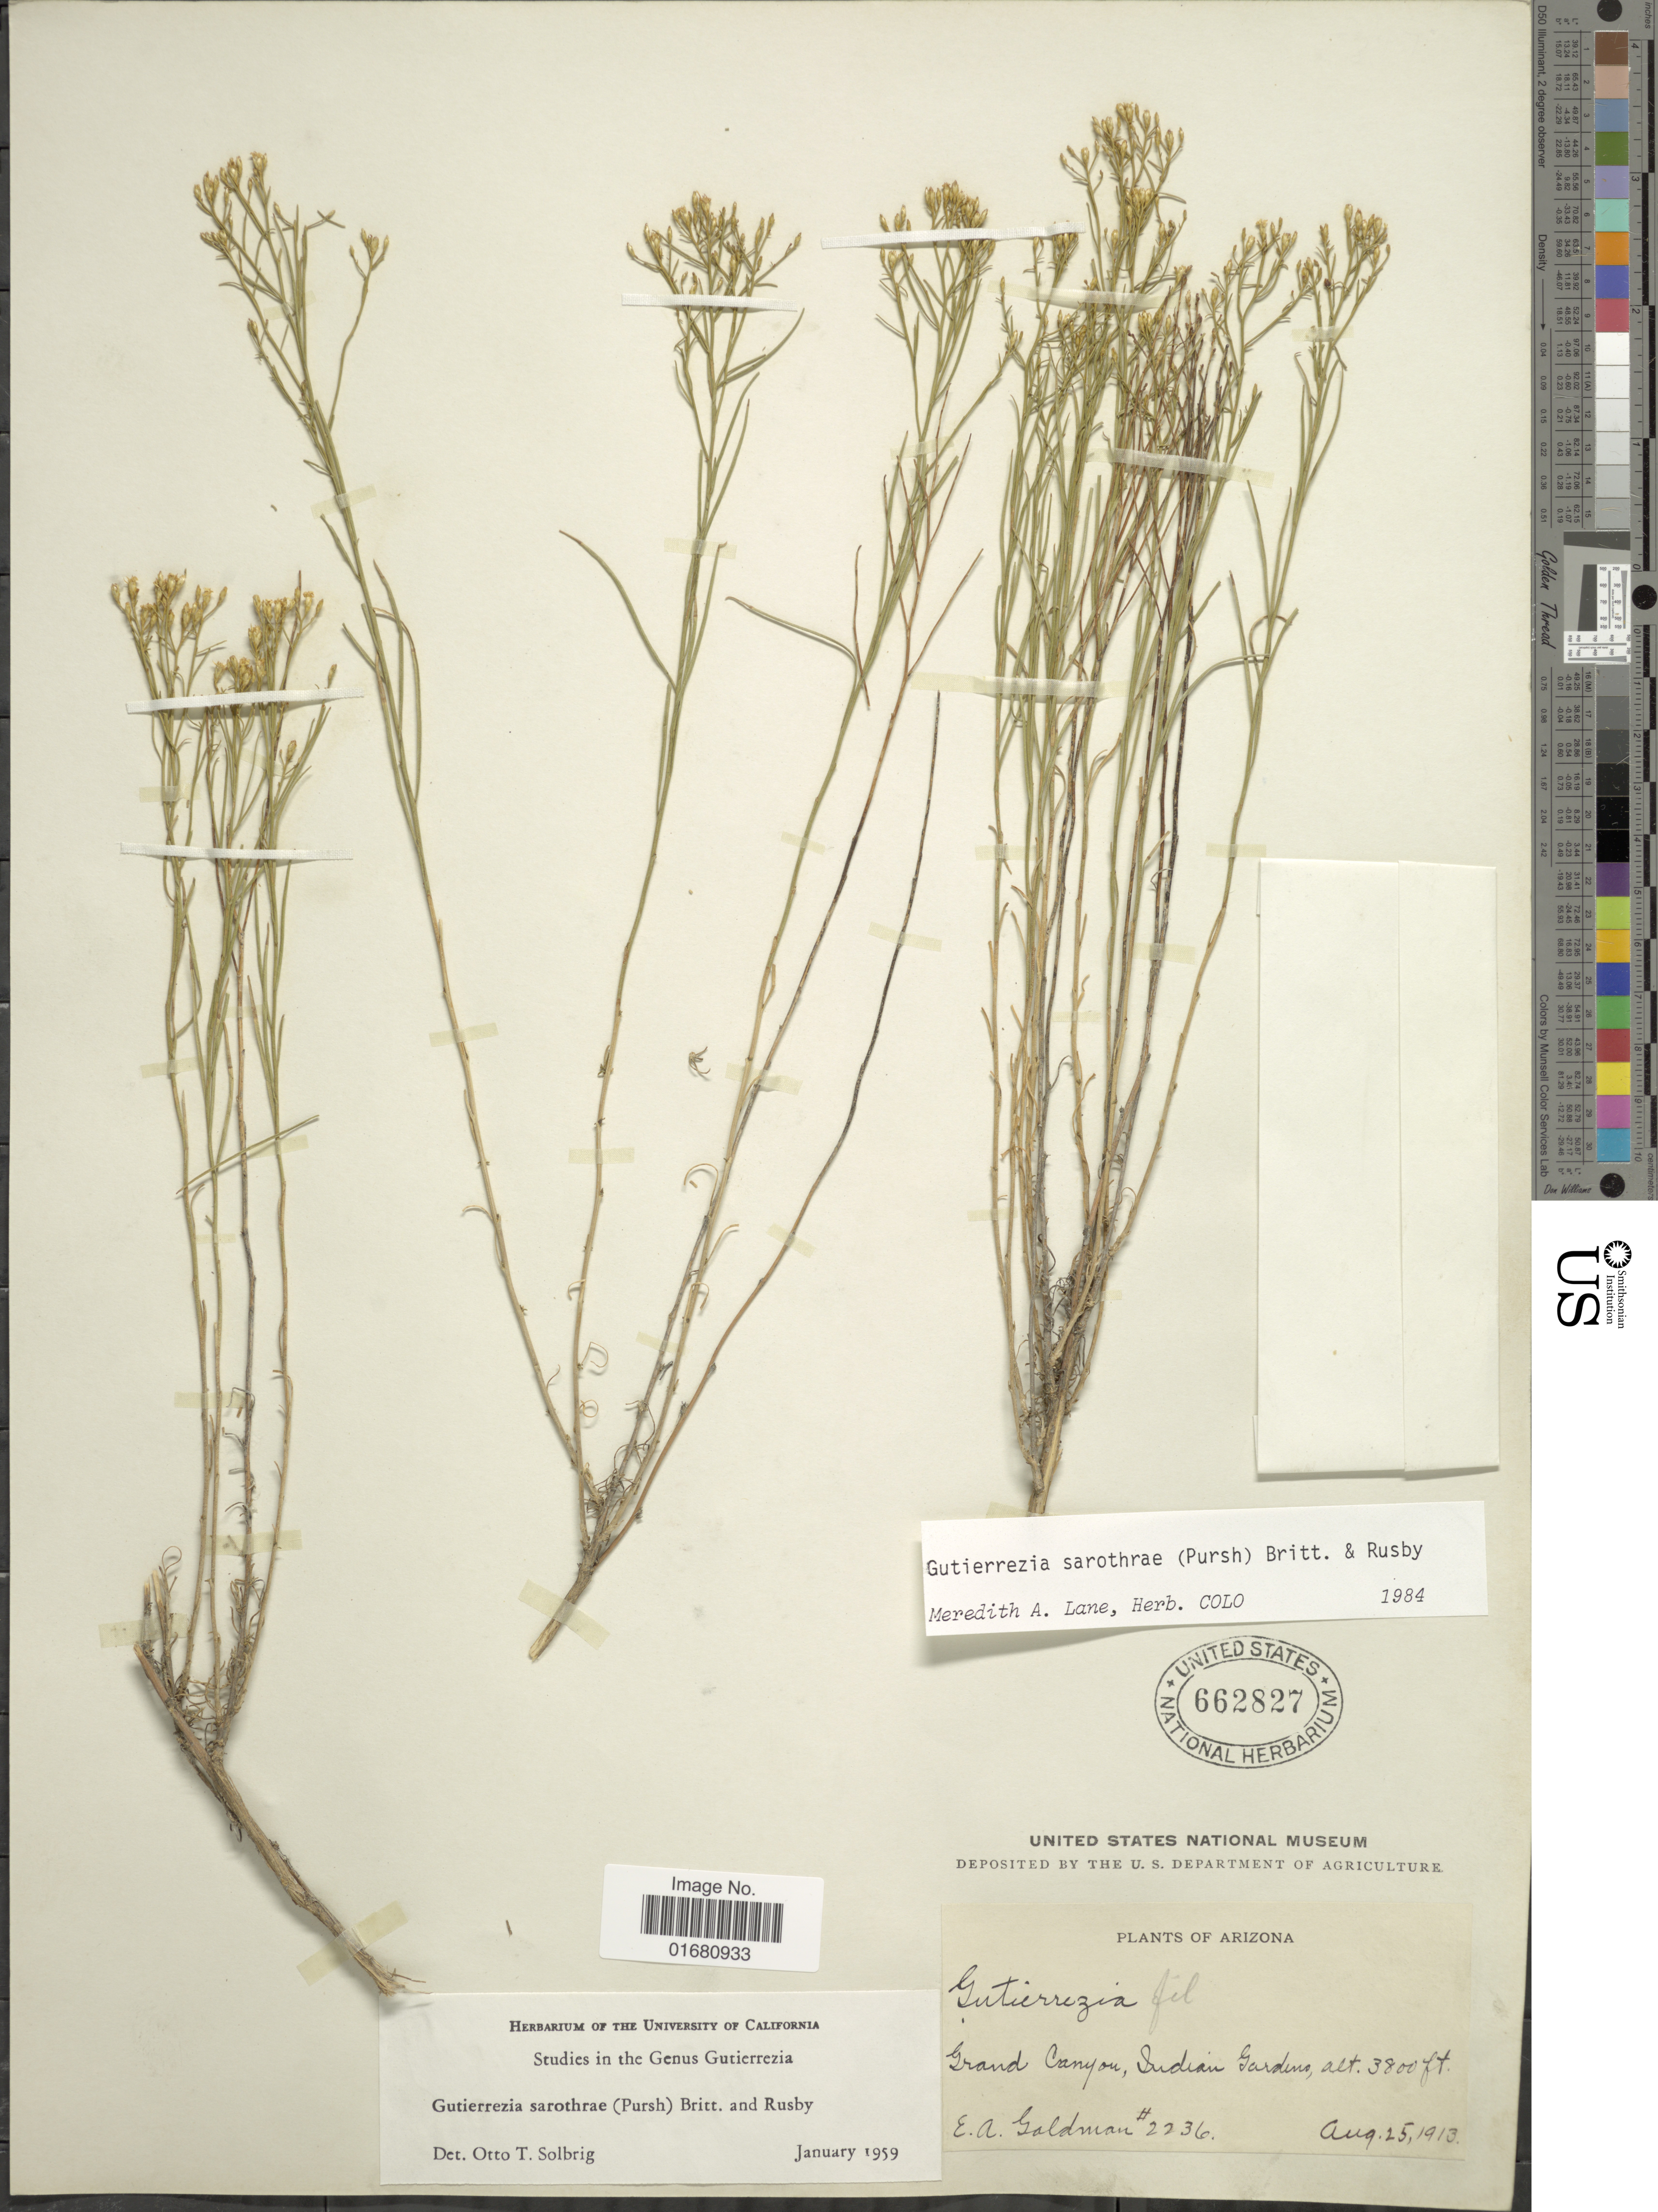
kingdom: Plantae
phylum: Tracheophyta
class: Magnoliopsida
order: Asterales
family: Asteraceae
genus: Gutierrezia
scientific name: Gutierrezia sarothrae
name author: (Pursh) Britton & Rusby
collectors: E. A. Goldman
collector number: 2236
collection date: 1913-08-25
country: United States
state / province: Arizona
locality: Grand Canyon, Indian Gardens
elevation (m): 1158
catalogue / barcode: US 662827